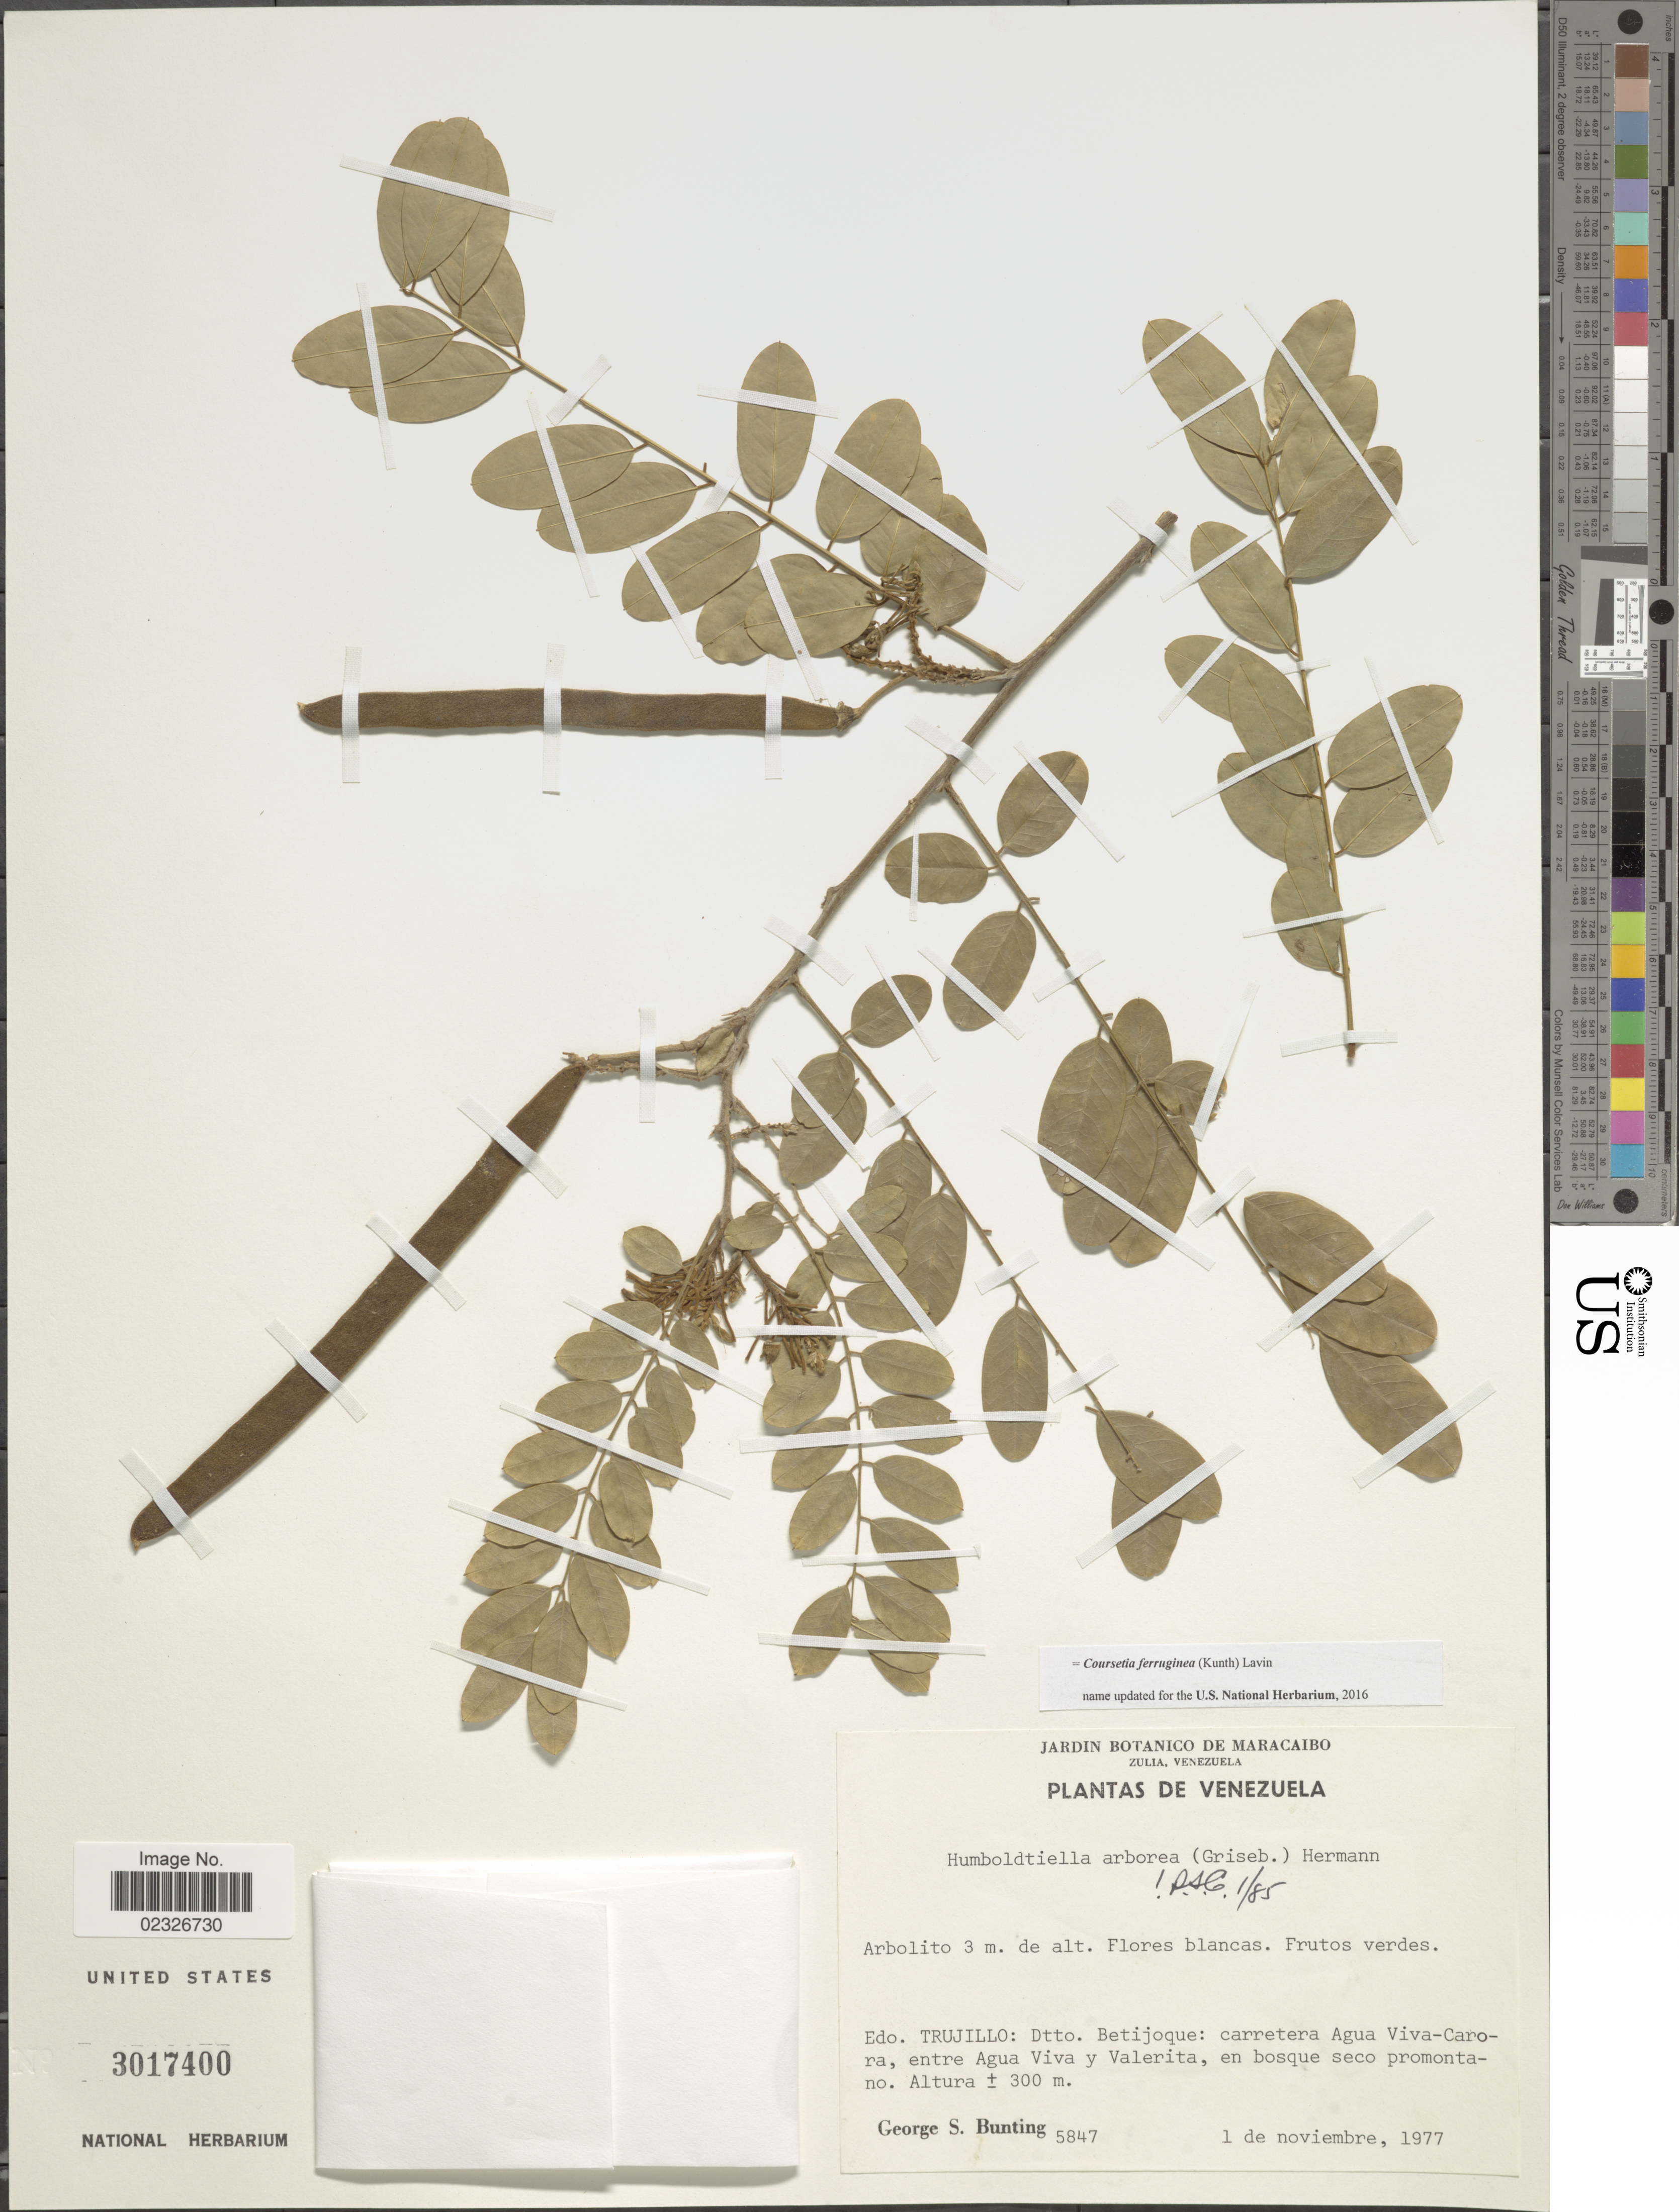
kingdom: Plantae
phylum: Tracheophyta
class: Magnoliopsida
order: Fabales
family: Fabaceae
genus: Coursetia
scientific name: Coursetia ferruginea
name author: (Kunth) Lavin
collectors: G. S. Bunting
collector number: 5847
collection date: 1977-11-01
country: Venezuela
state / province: Trujillo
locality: Edo. Trujillo: Dtto. Betijoque: carretera Agua Viva-Carora, entre Agua Viva y Valerita, en bosque seco promontano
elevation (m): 300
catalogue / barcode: US 3017400